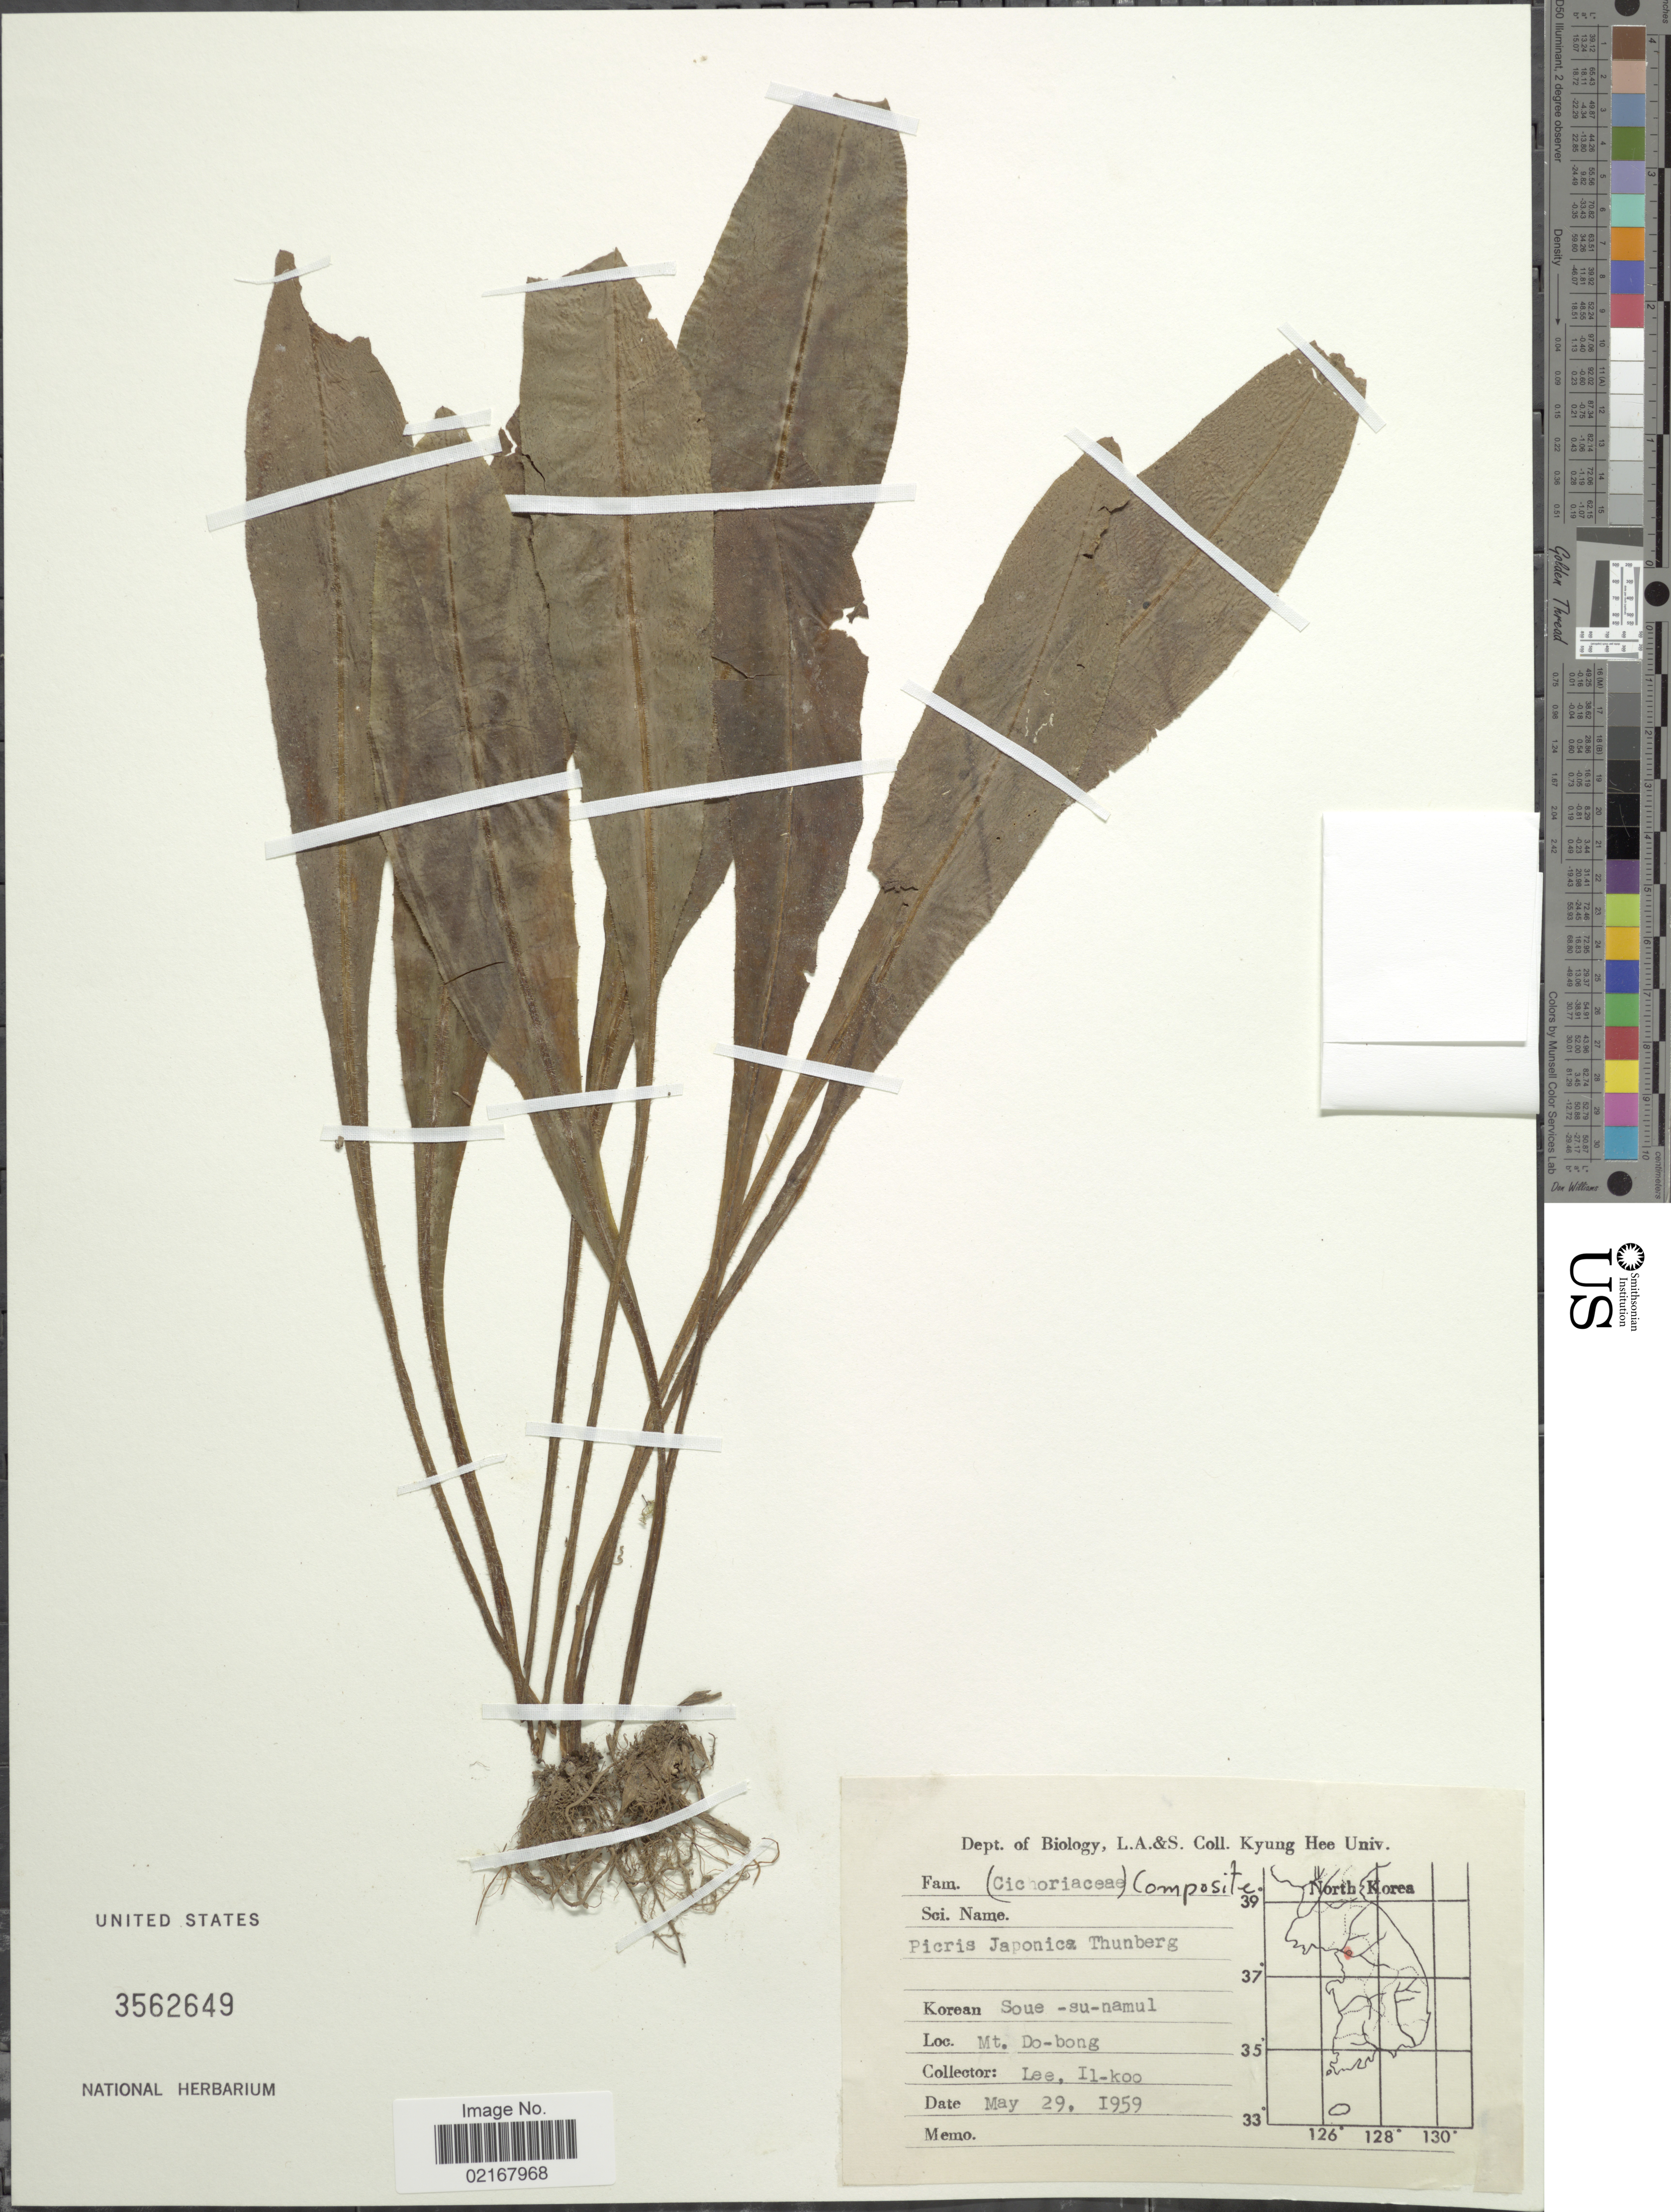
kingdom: Plantae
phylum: Tracheophyta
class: Magnoliopsida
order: Asterales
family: Asteraceae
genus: Picris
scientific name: Picris hieracioides subsp. japonica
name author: (Thurb.) Krylov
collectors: Il-Ko Lee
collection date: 1959-05-29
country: South Korea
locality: Mt. Do-bong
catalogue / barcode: US 3562649